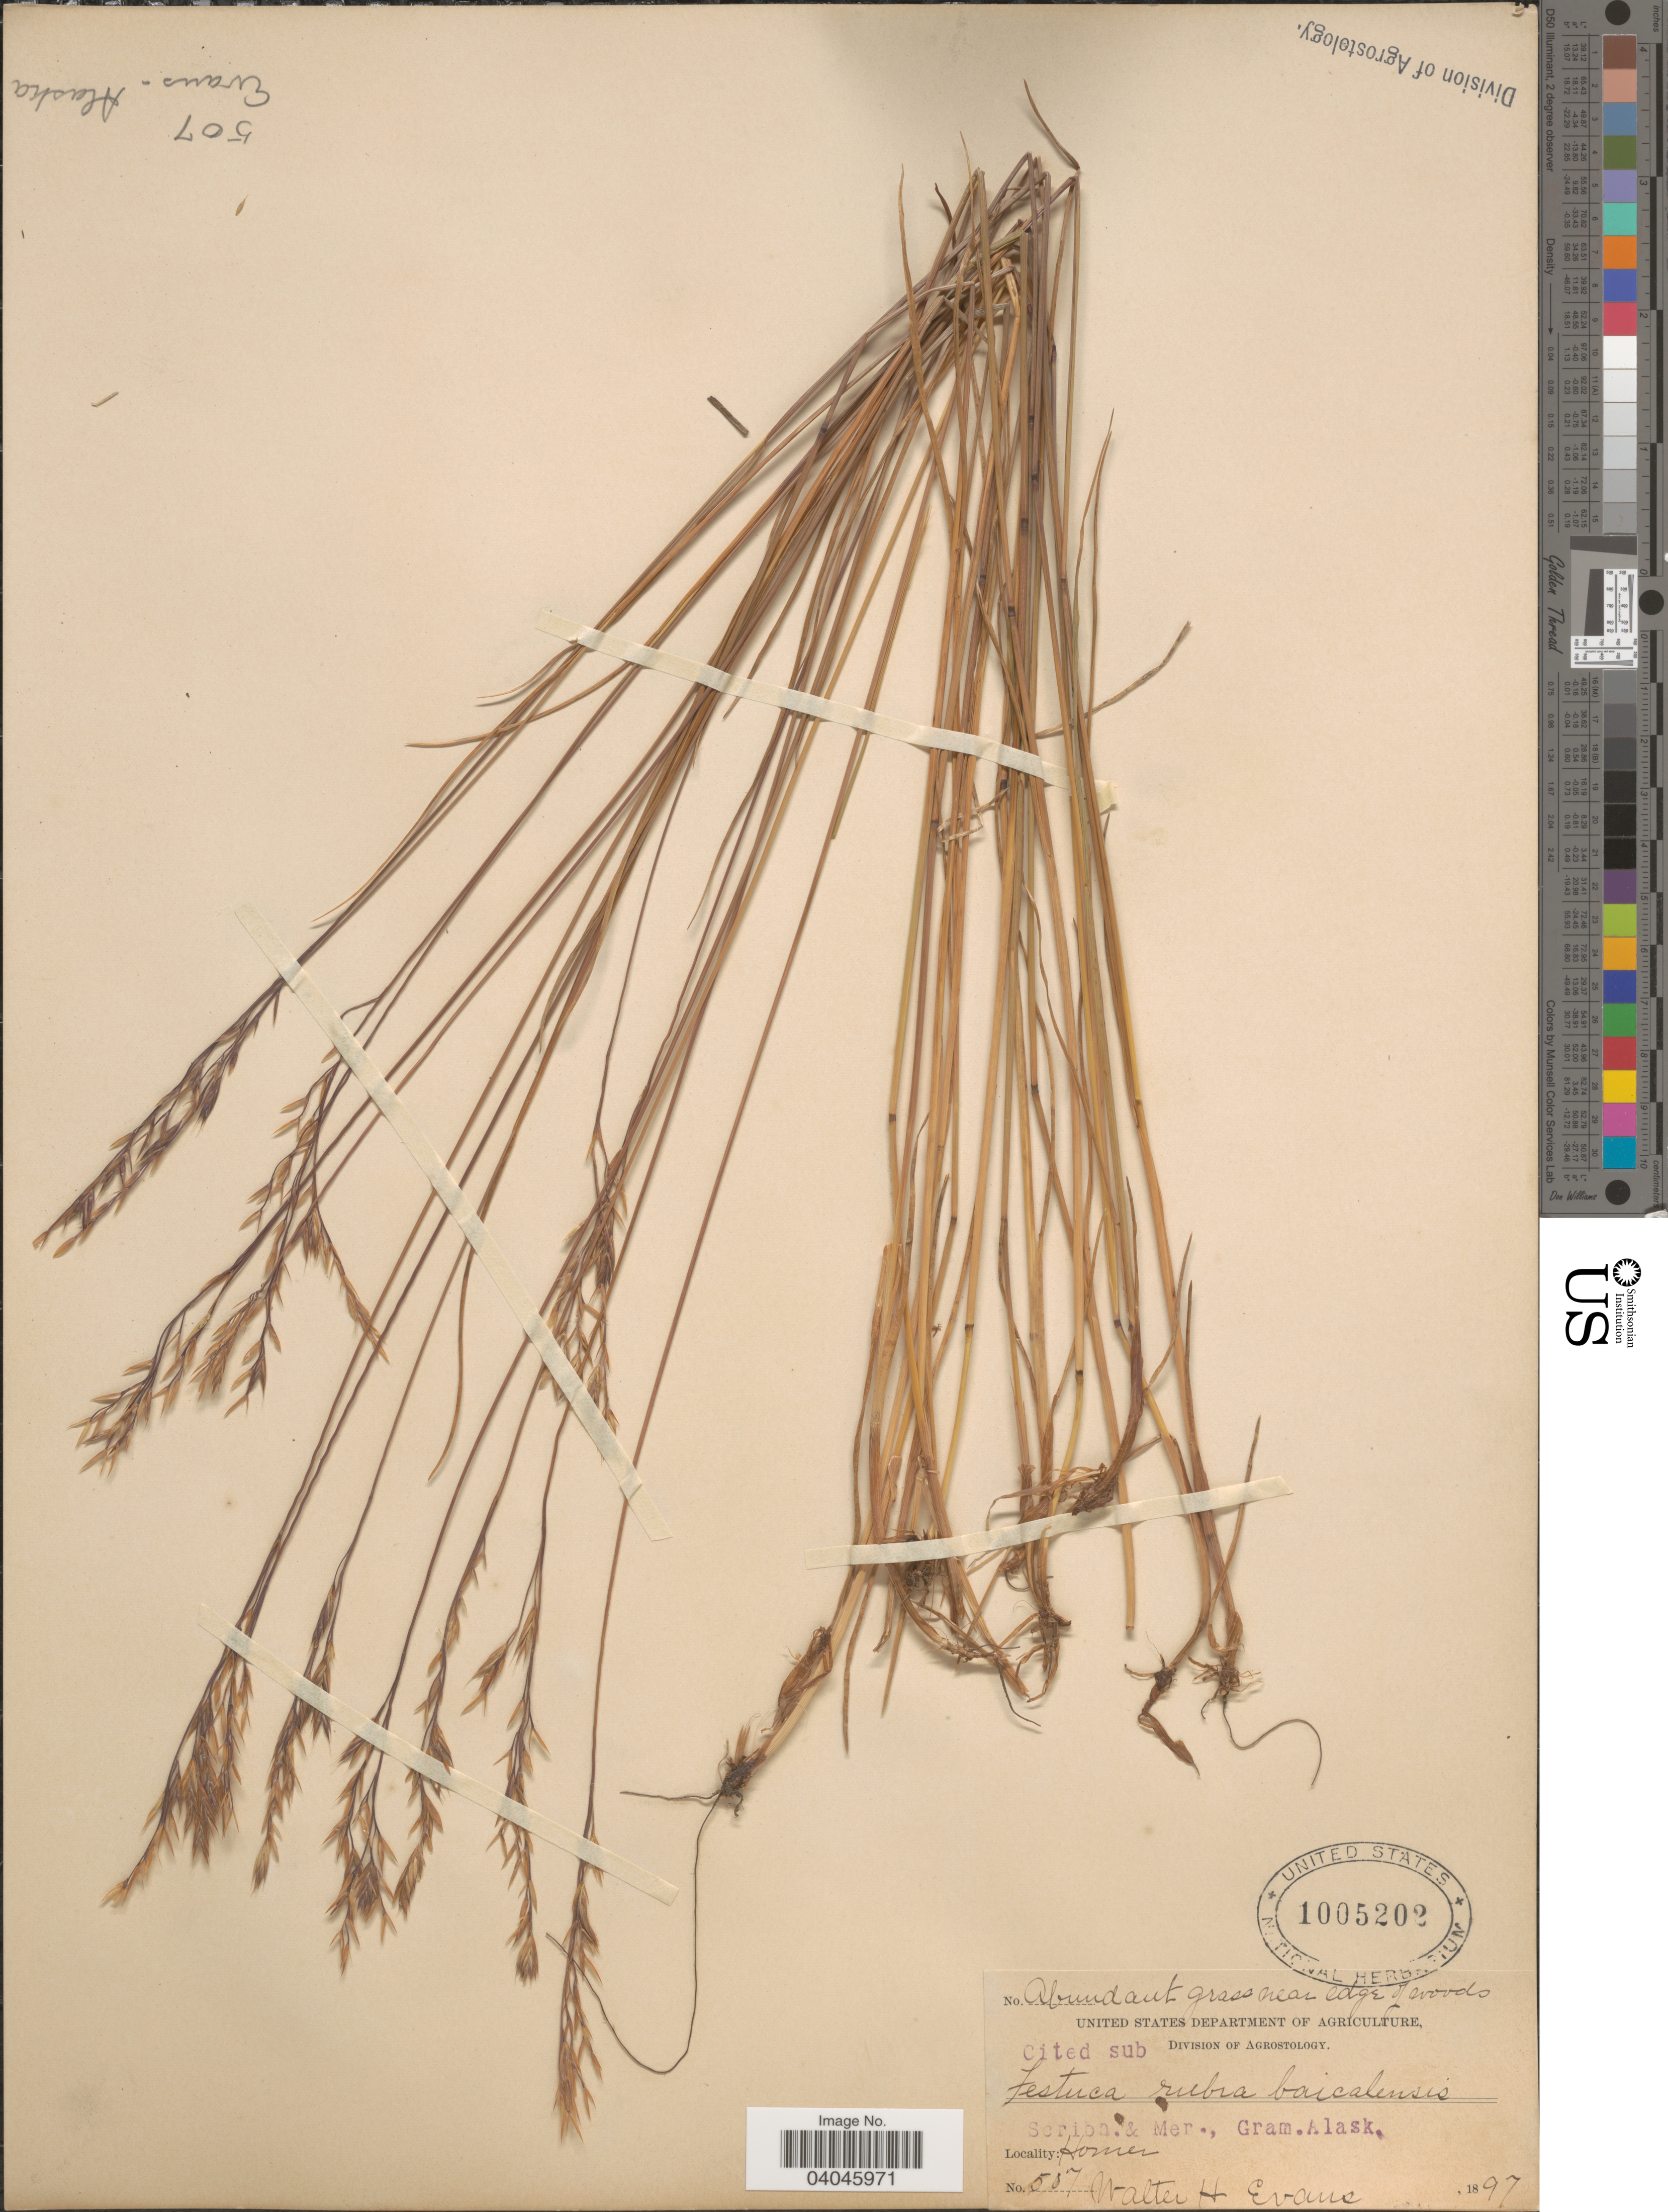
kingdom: Plantae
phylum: Tracheophyta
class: Liliopsida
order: Poales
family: Poaceae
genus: Festuca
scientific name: Festuca rubra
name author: L.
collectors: W. H. Evans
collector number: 507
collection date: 1897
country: United States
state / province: Alaska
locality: Homer.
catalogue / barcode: US 1005202